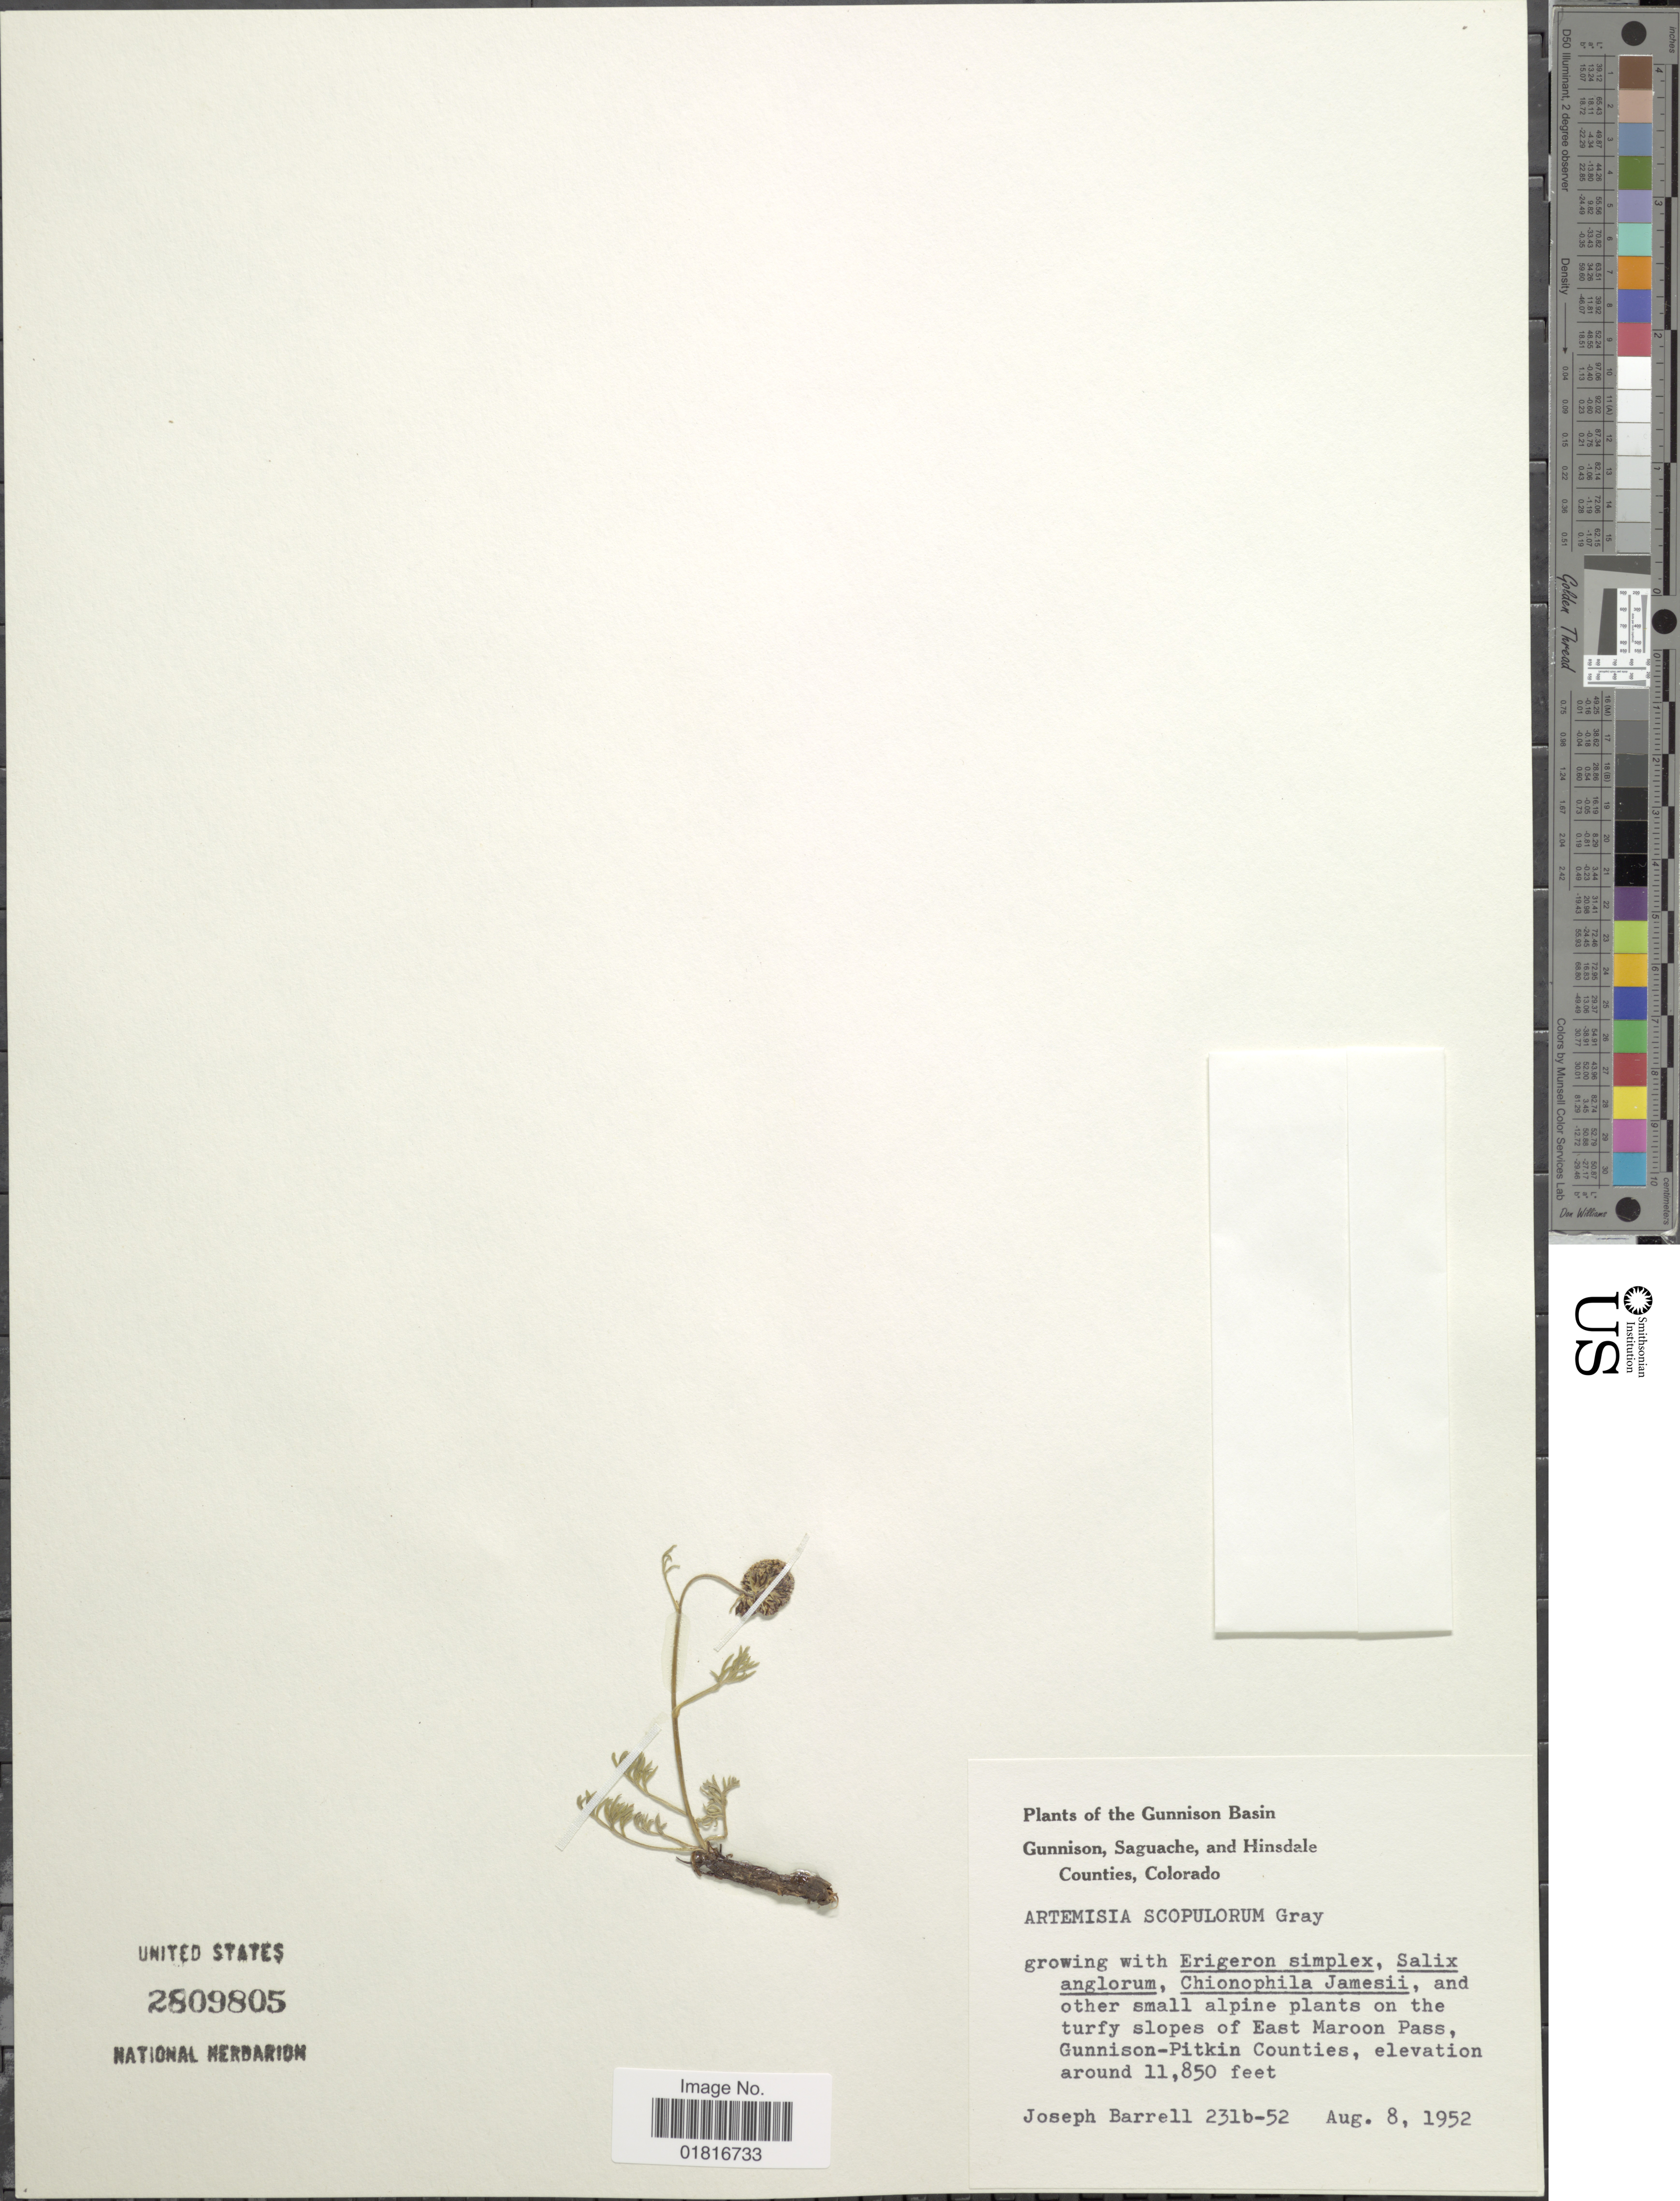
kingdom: Plantae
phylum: Tracheophyta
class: Magnoliopsida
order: Asterales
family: Asteraceae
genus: Artemisia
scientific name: Artemisia scopulorum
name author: A. Gray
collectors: J. Barrell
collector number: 231b-52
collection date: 1952-08-08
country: United States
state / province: Colorado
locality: The Gunnison Basin Gunnison, Saguache, and Hinsdale Counties, and other small alpine plants on the turfy slope of East Maroon Pass, Gunnison-Pitkin Counties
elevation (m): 3612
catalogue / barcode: US 2809805